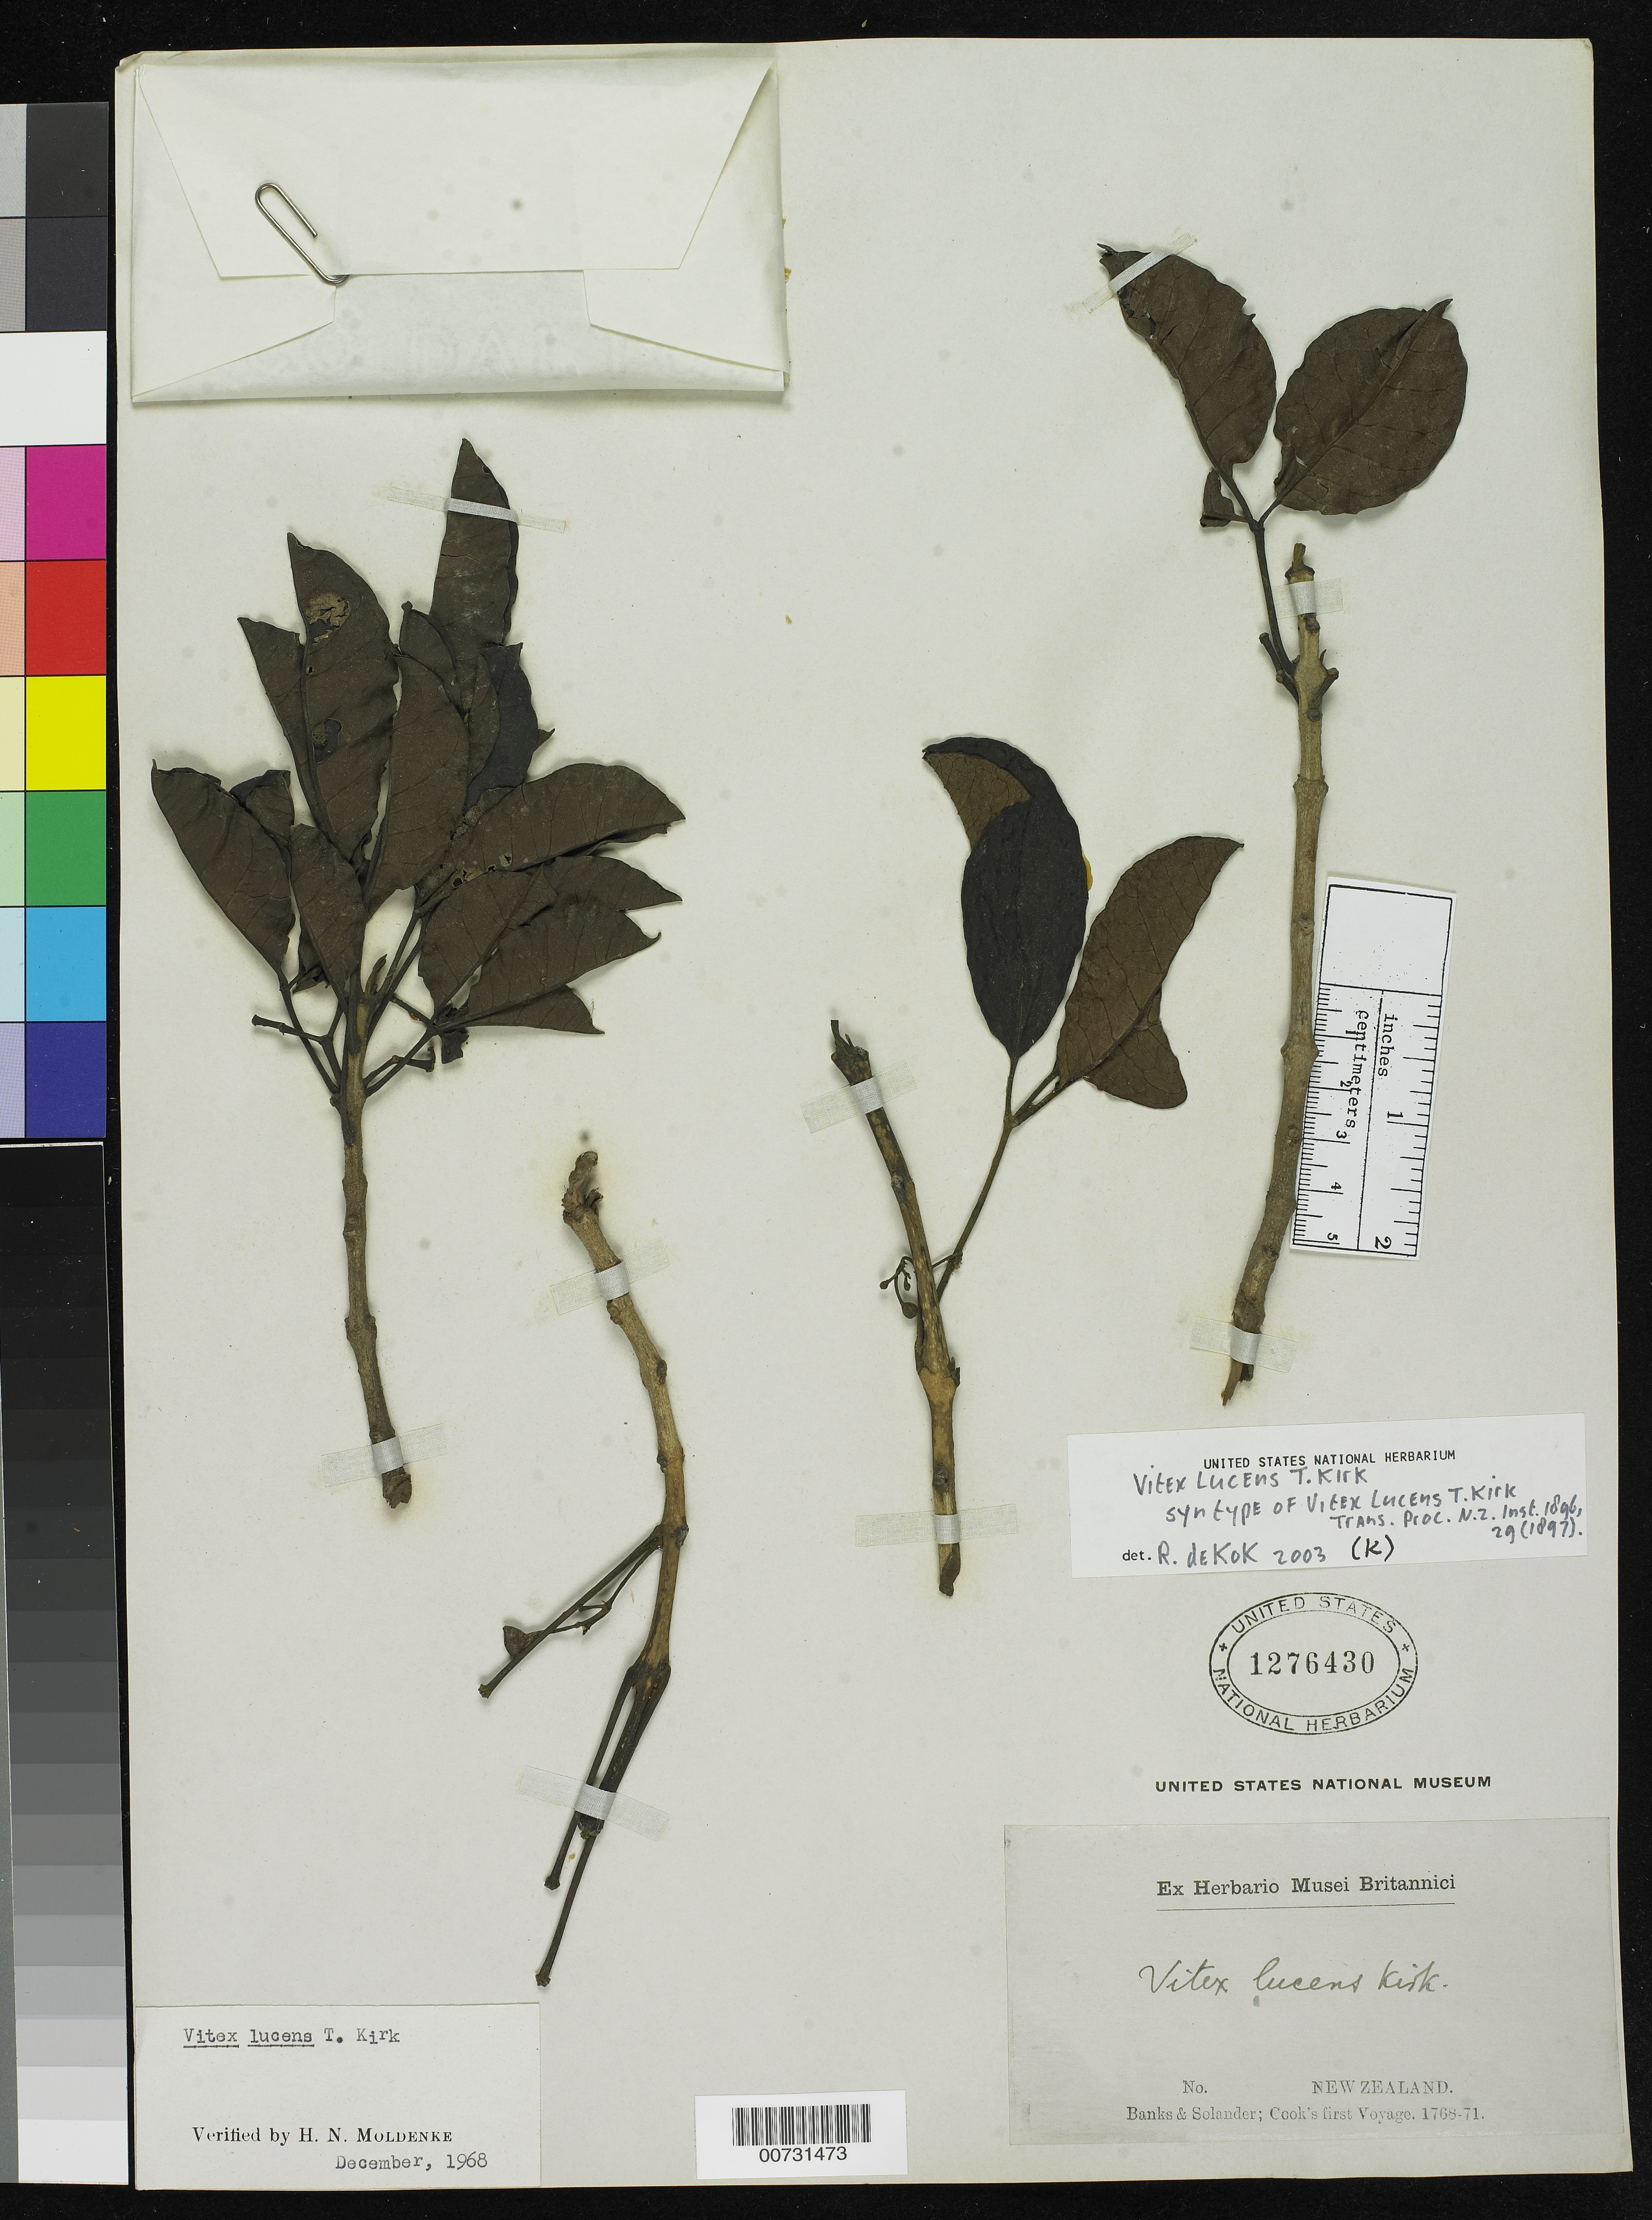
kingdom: Plantae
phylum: Tracheophyta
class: Magnoliopsida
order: Lamiales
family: Lamiaceae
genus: Vitex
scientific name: Vitex lucens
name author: Kirk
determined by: Kok, R. de, (K)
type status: Syntype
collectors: J. Banks & D. C. Solander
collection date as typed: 1768 to -- --- 1771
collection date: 1768/1771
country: New Zealand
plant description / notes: "Banks & Solander; Cook's first Voyage. 1768-71"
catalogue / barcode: US 1276430